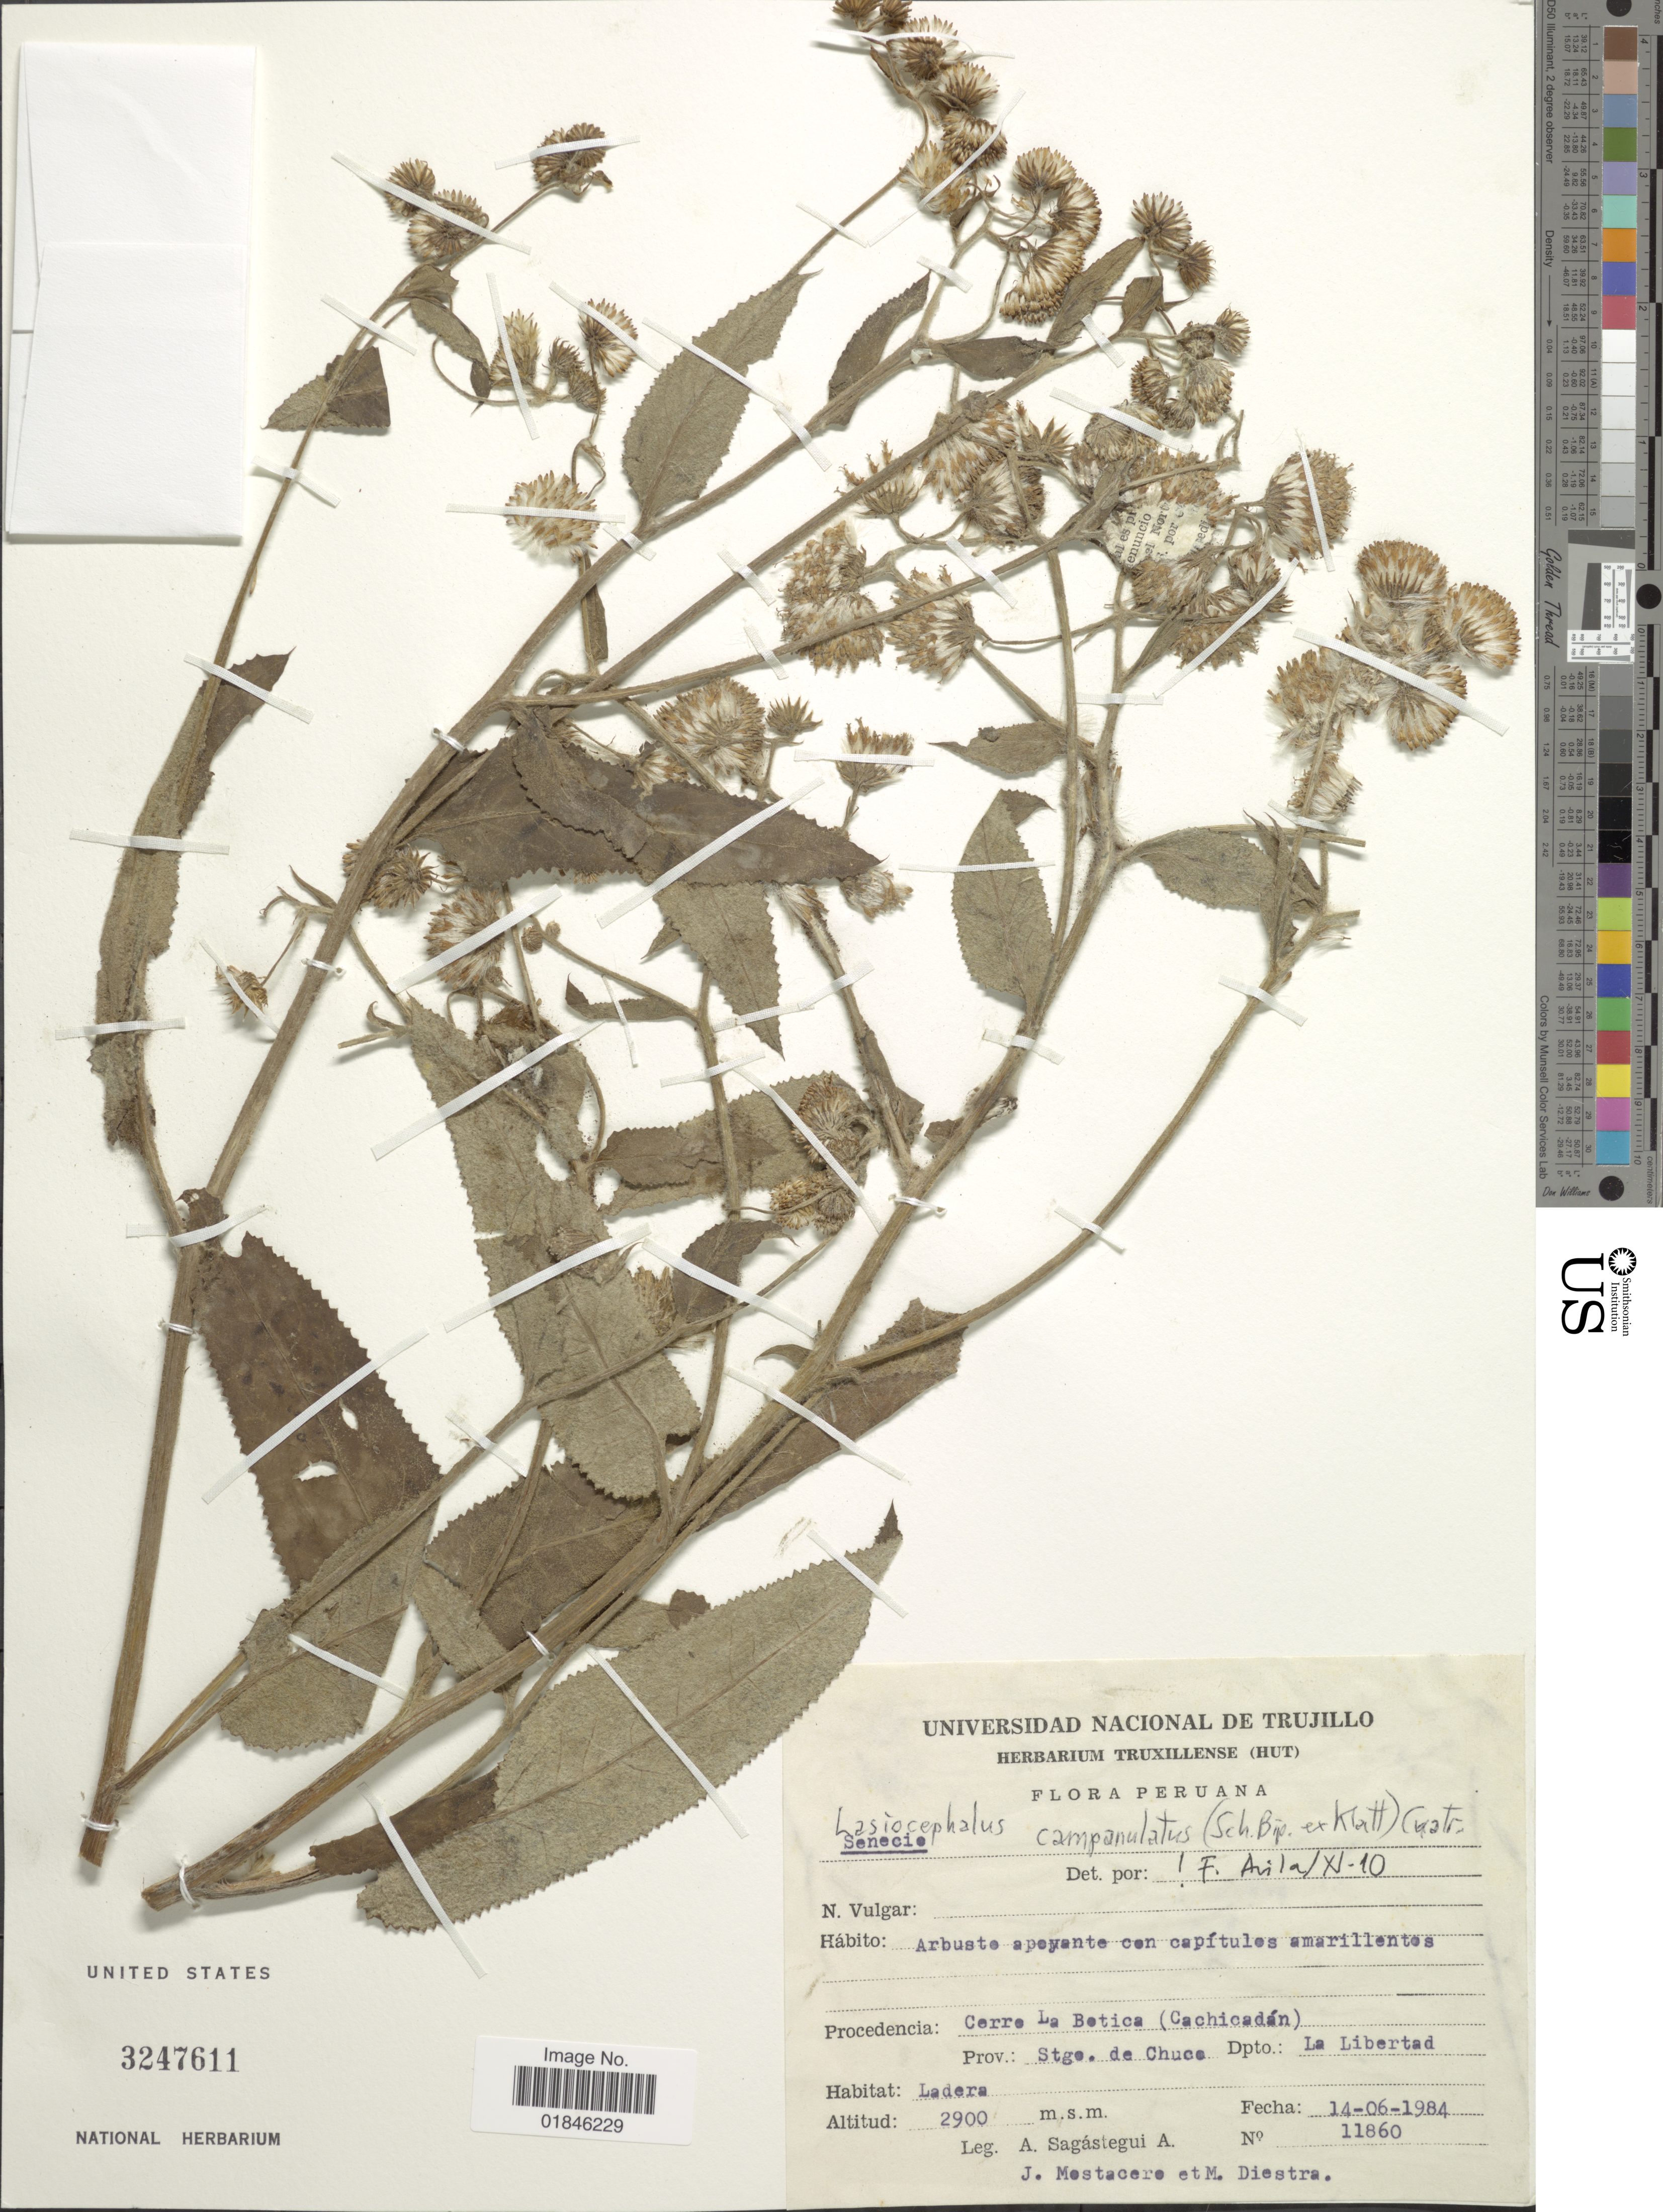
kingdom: Plantae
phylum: Tracheophyta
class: Magnoliopsida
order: Asterales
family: Asteraceae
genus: Senecio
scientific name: Senecio betonicifolius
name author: DC.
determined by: Salomon, Luciana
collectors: A. Sagástegui A., J. Mostacero & M. Diestra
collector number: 11860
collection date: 1984-06-14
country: Peru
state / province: La Libertad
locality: Cerro La Botica (Cachicadán). Prov.: Stgo. de Chuca. Dpto.: La Libertad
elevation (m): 2900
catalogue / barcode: US 3247611